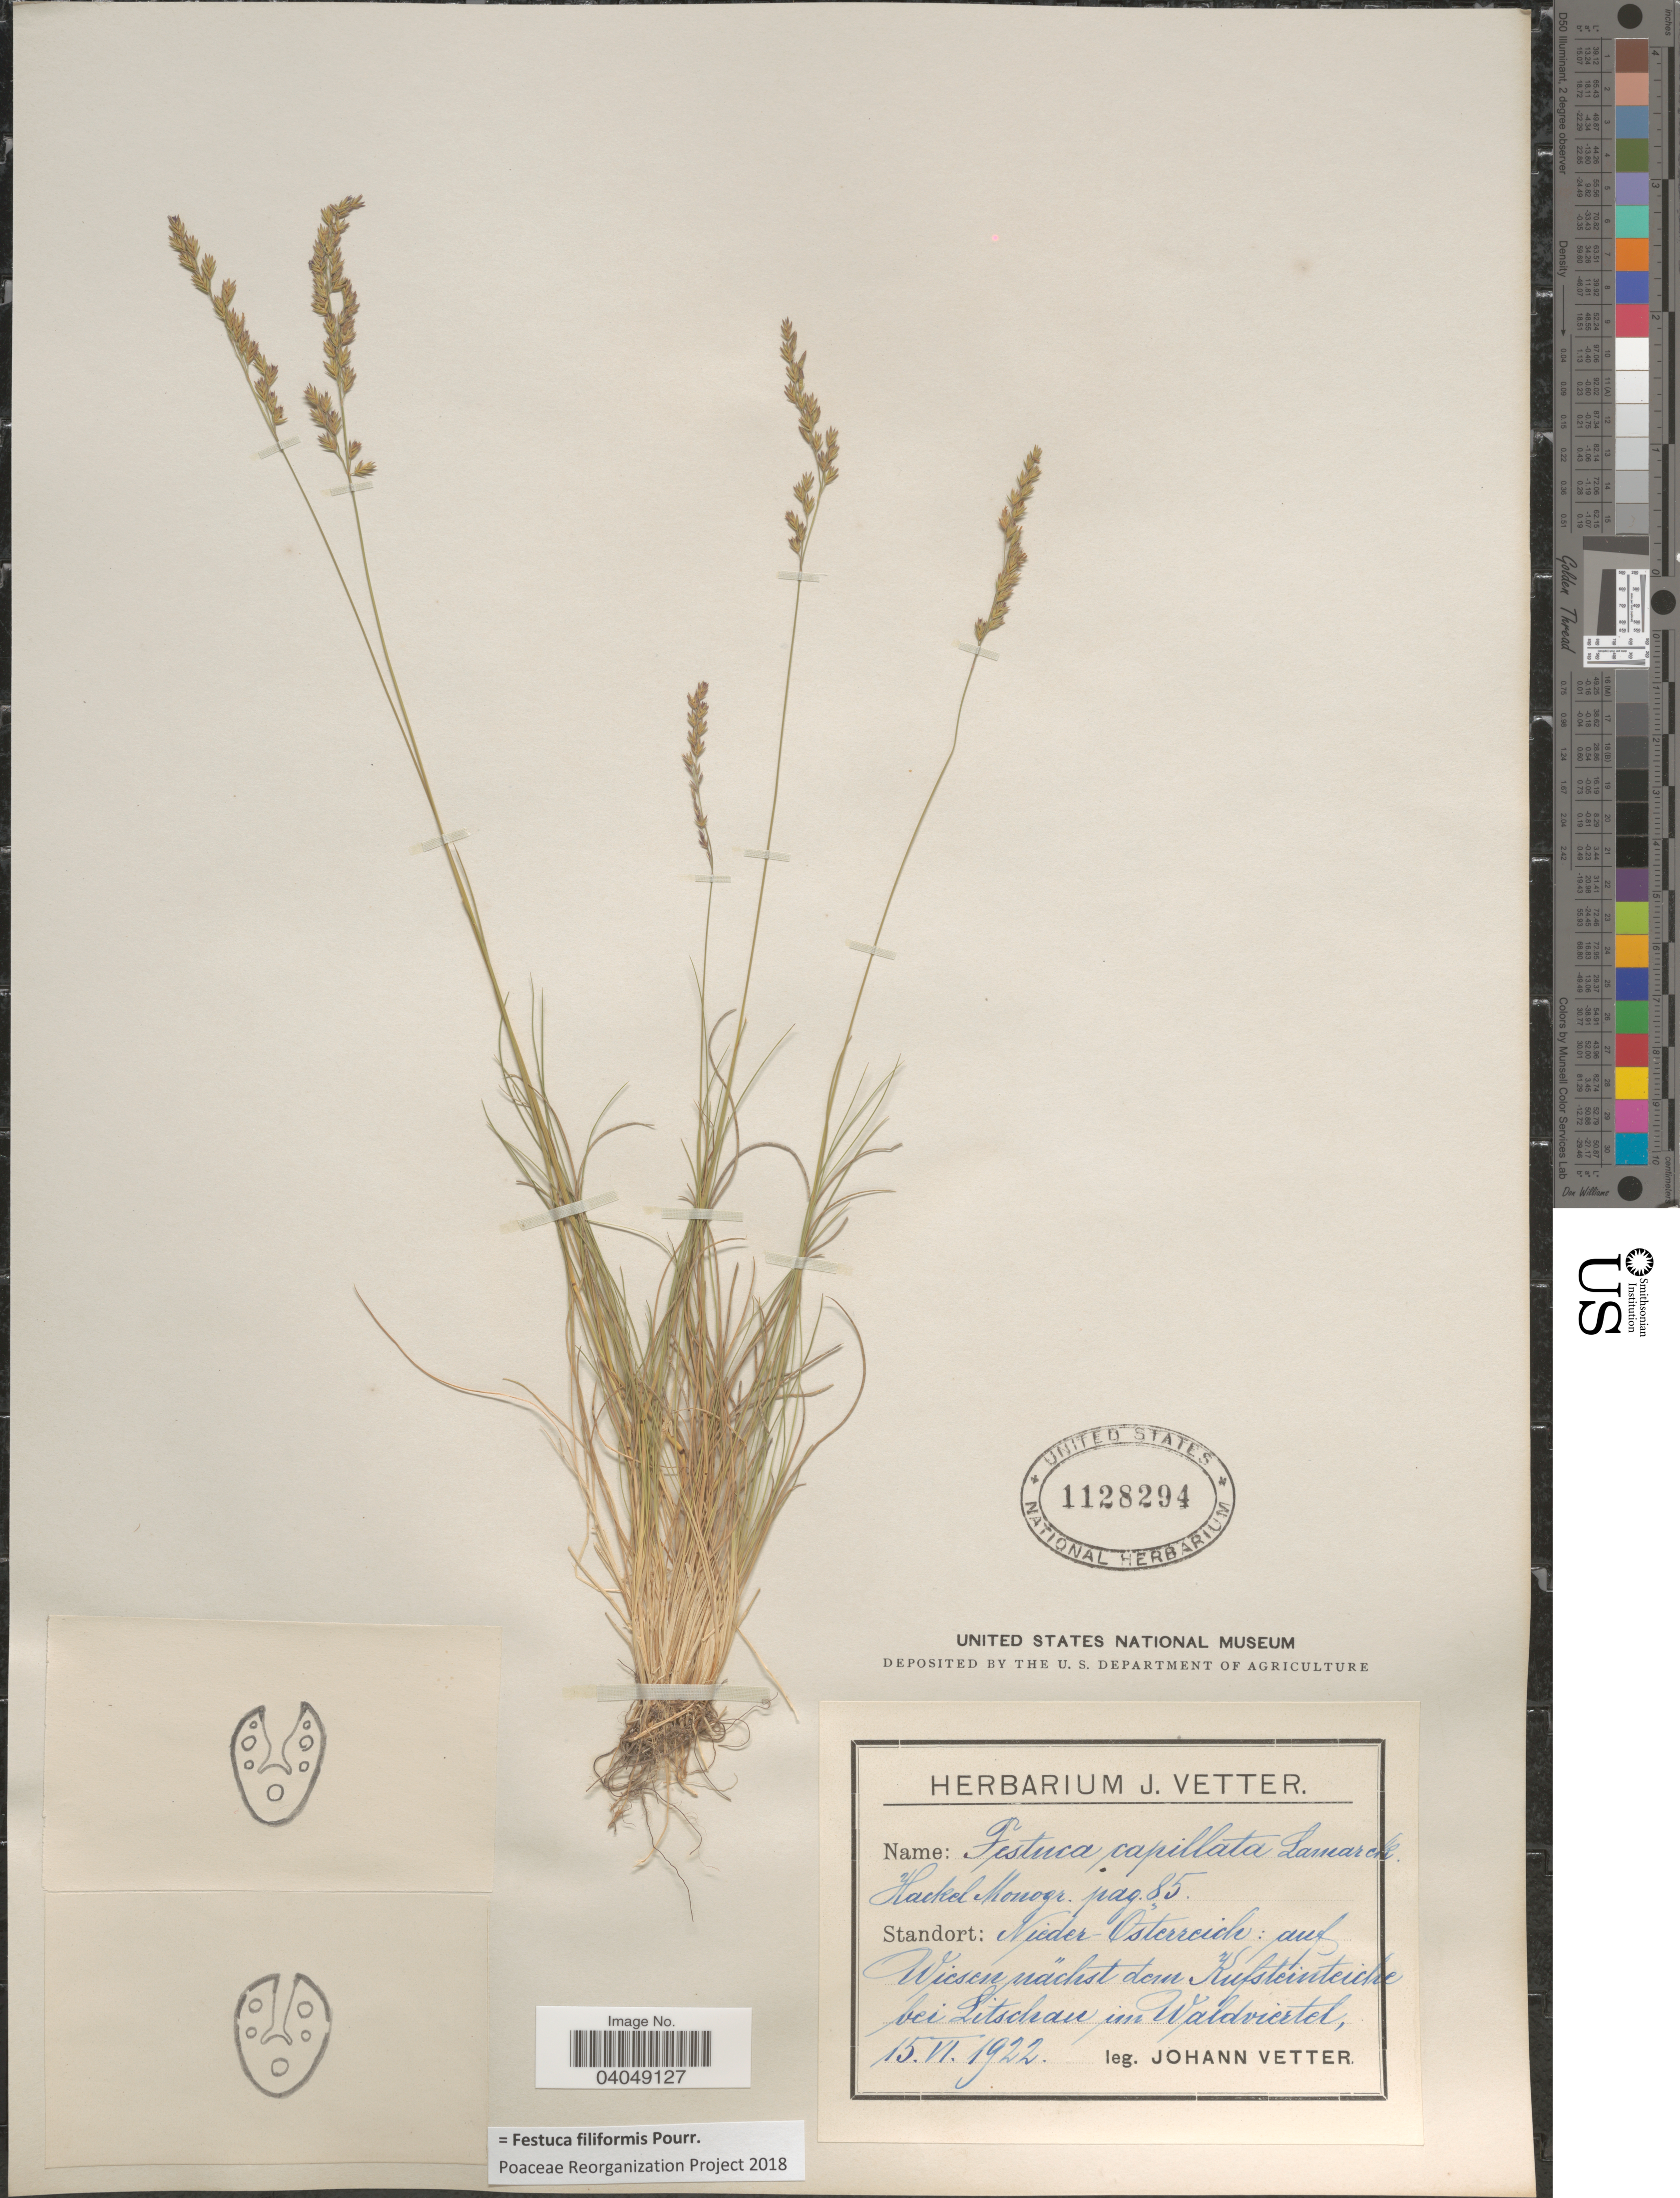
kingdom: Plantae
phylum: Tracheophyta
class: Liliopsida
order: Poales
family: Poaceae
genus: Festuca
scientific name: Festuca filiformis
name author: Pourr.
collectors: J. Vetter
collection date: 1922-06-15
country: Austria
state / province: Niederosterreich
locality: Auf Wiesen nächst dem Kufsteinteiche bei Litschau im Waldviertel.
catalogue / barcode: US 1128294